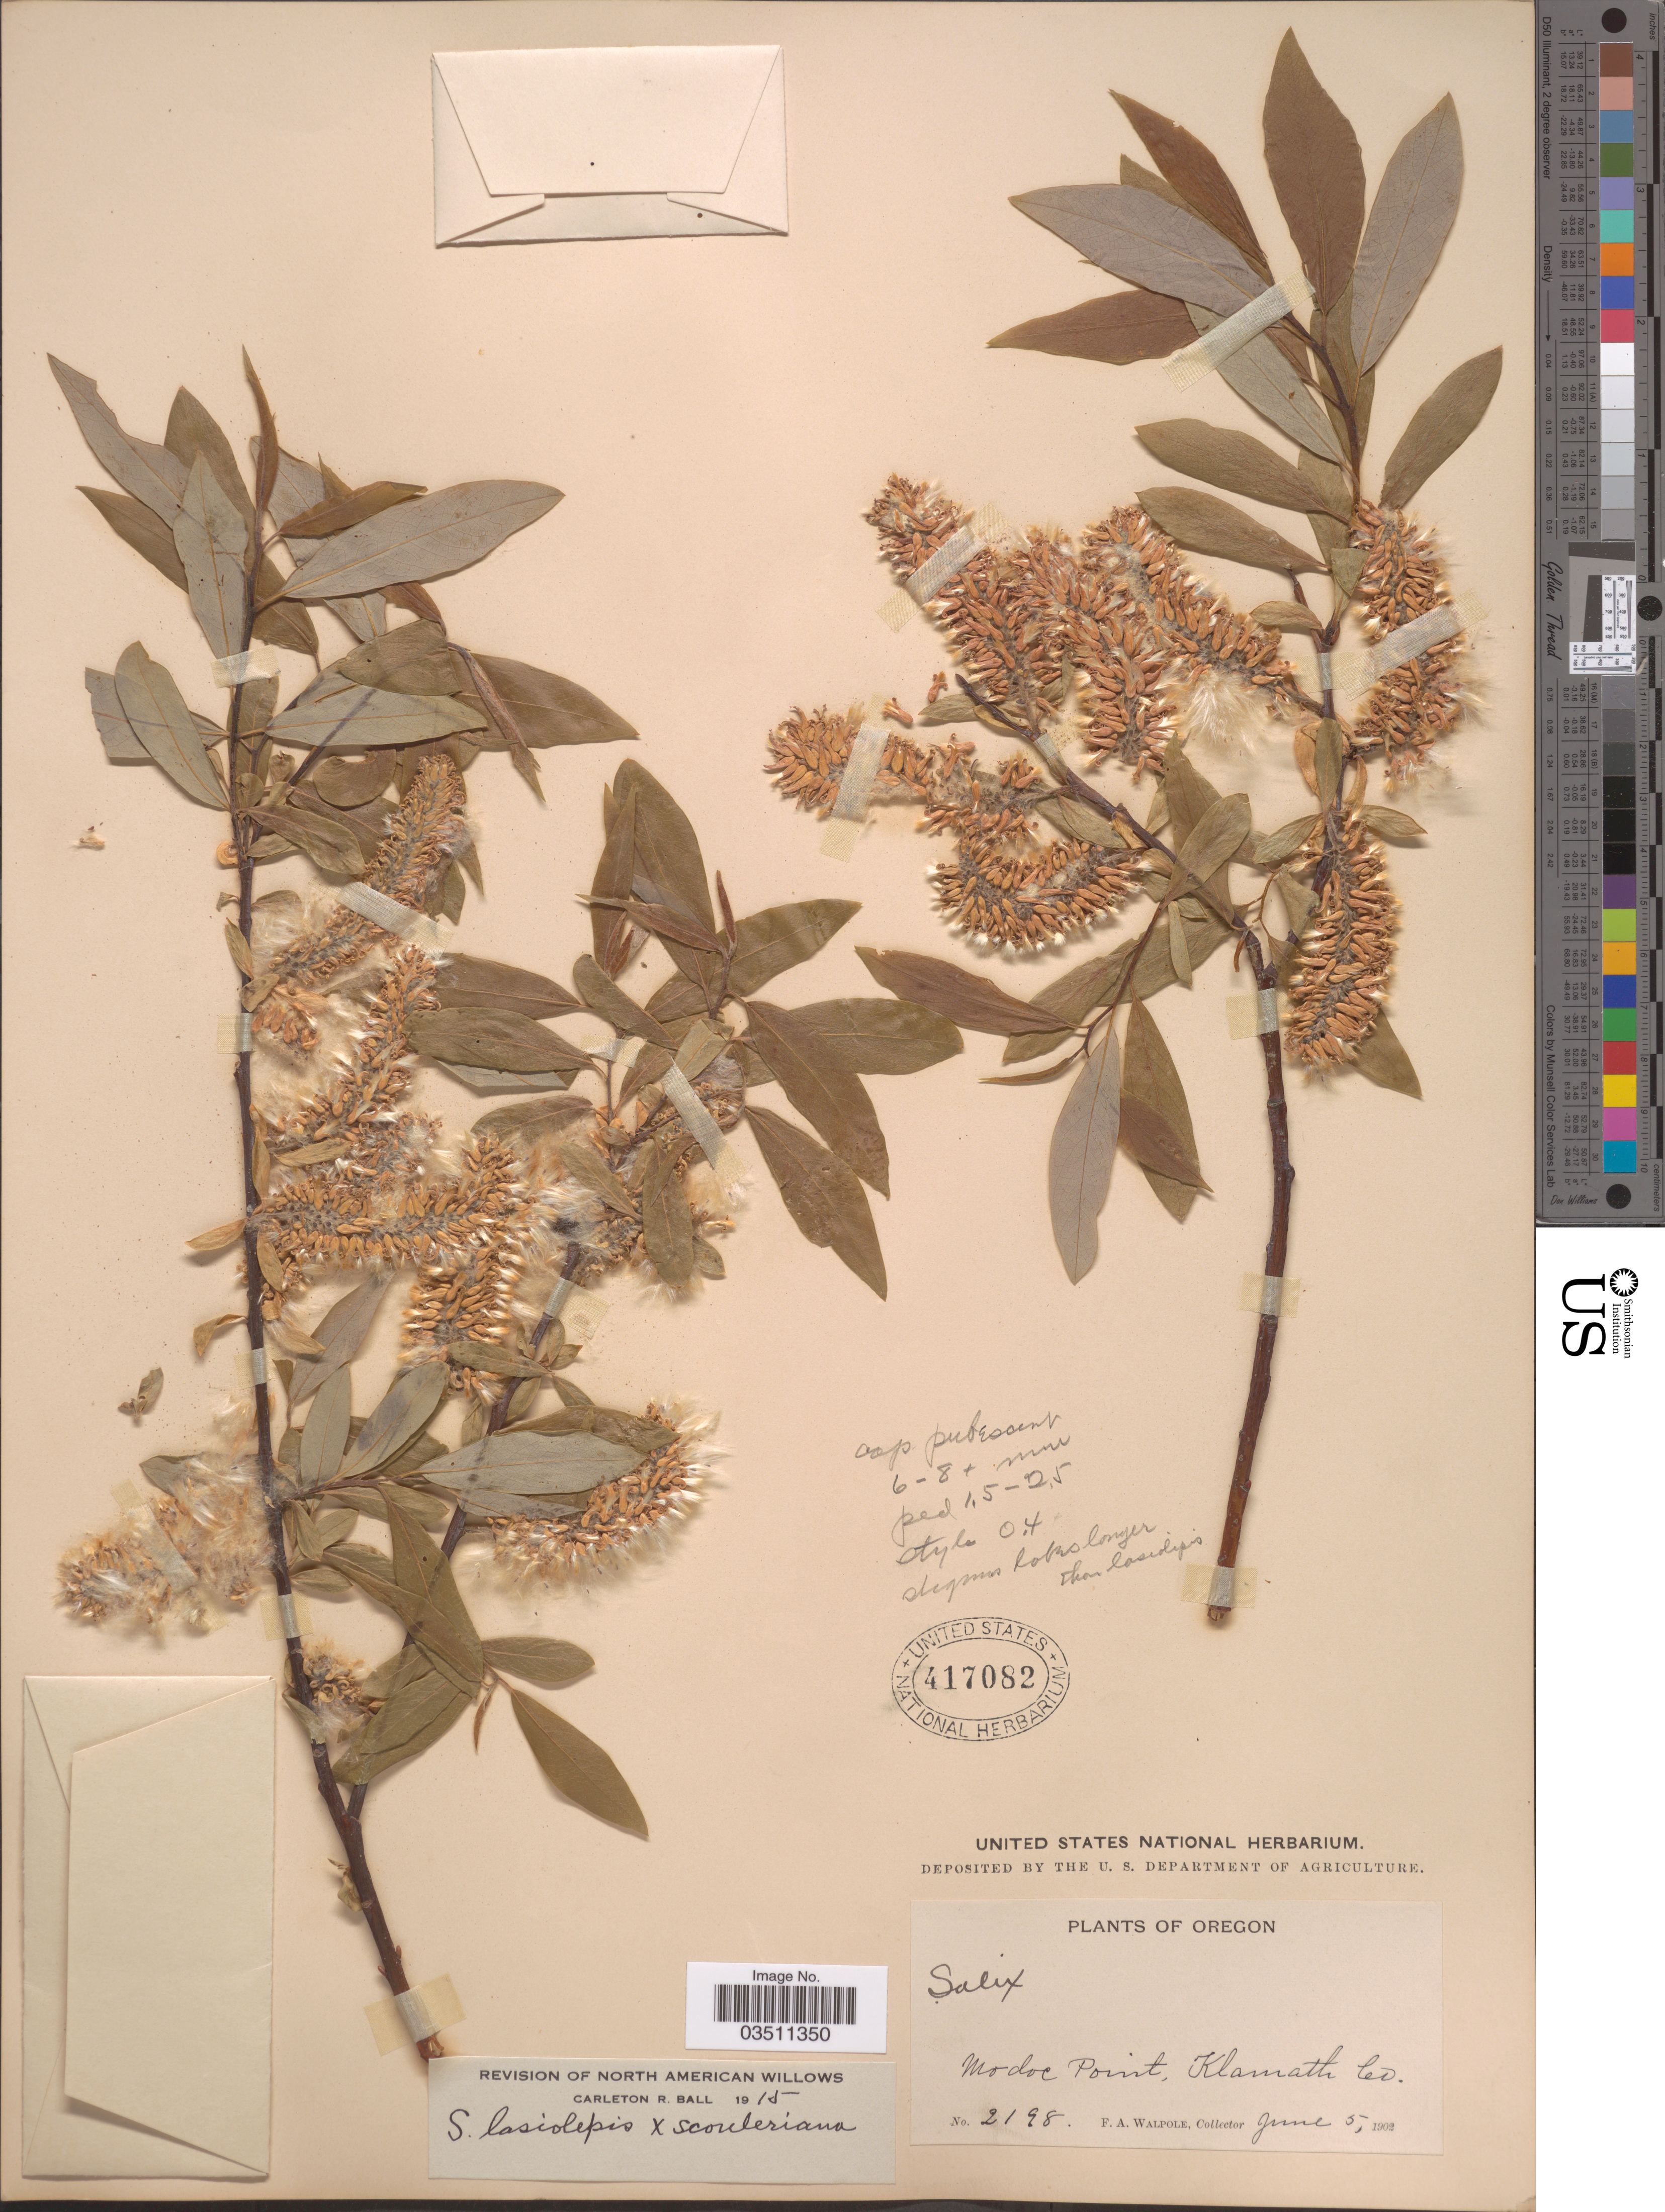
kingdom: Plantae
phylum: Tracheophyta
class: Magnoliopsida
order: Malpighiales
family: Salicaceae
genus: Salix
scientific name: Salix lasiolepis var. bakeri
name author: (Seemen) C.R. Ball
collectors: F. Walpole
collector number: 2198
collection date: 1902-06-05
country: United States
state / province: Oregon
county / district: Klamath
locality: Modoc Point, Klamath Co.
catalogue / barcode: US 417082